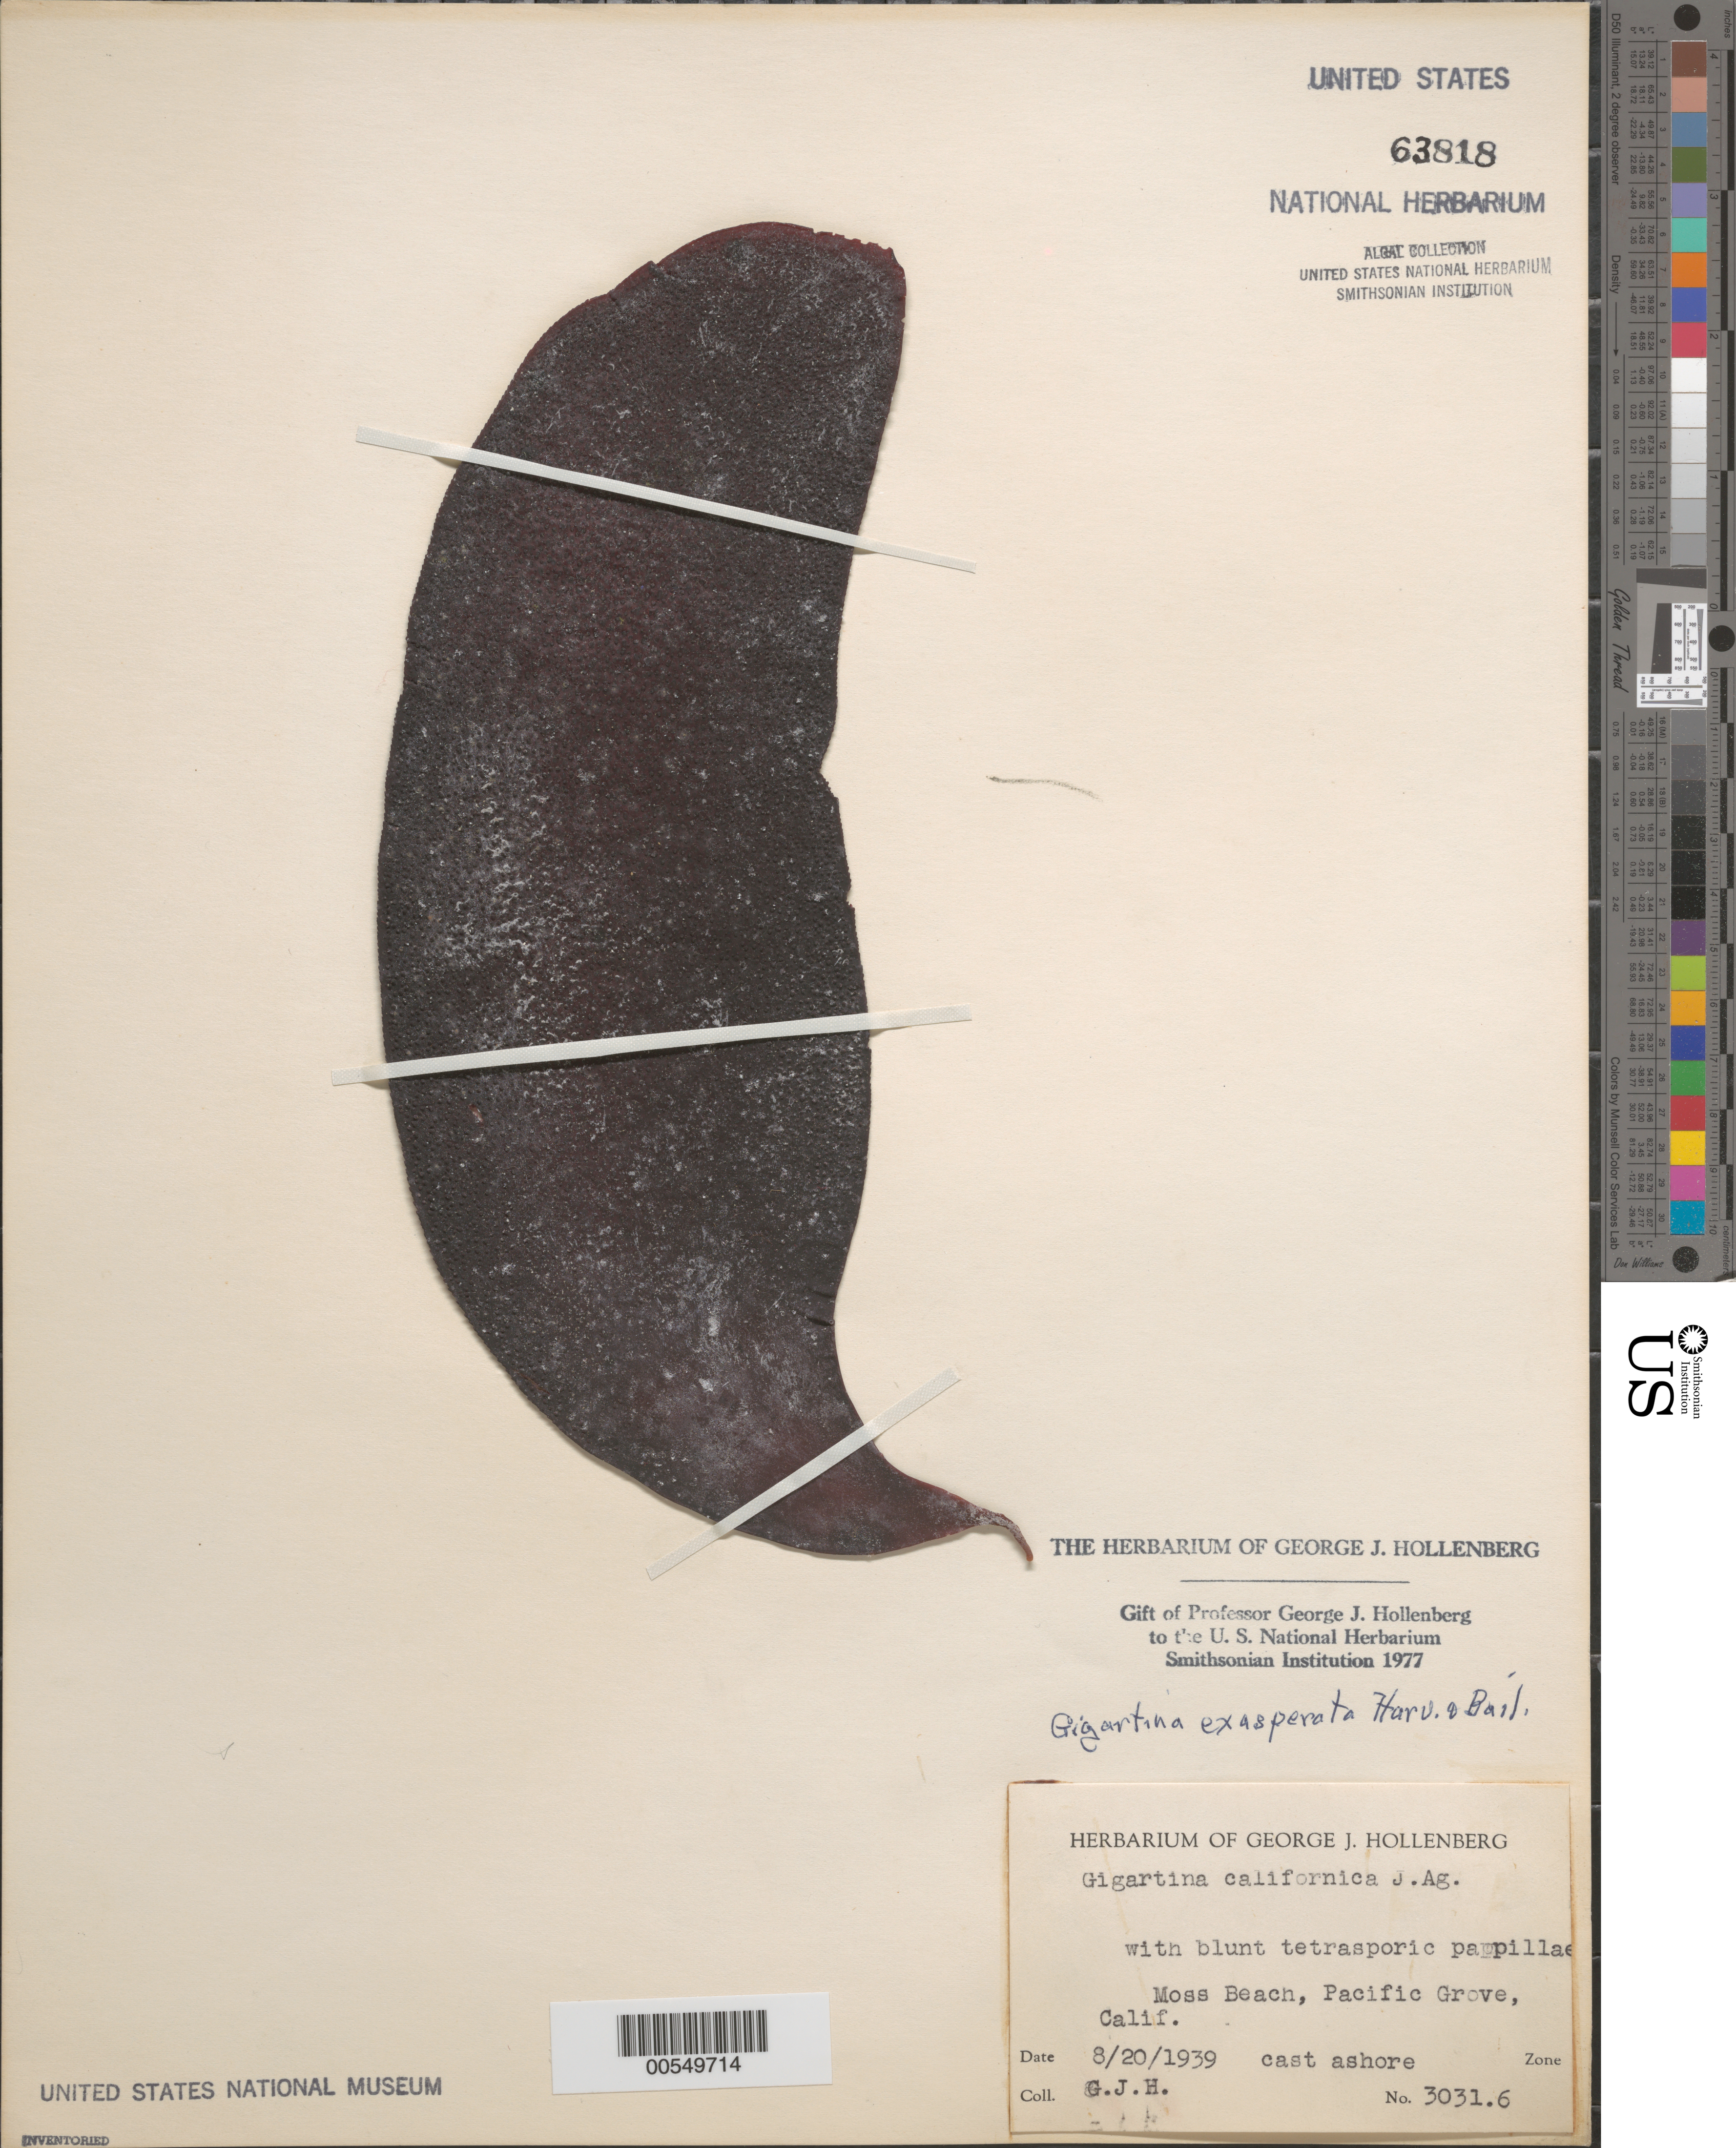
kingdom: Plantae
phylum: Rhodophyta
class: Florideophyceae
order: Gigartinales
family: Gigartinaceae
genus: Chondracanthus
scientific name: Chondracanthus exasperatus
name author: (Harv. & J. Bailey) J.R. Hughey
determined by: Algae name updating Project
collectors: G. Hollenberg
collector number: GJH 3031.6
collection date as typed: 20 Aug 1939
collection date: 1939-08-20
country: United States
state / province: California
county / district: Monterey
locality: Moss Beach, Pacific Grove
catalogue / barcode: US 63818